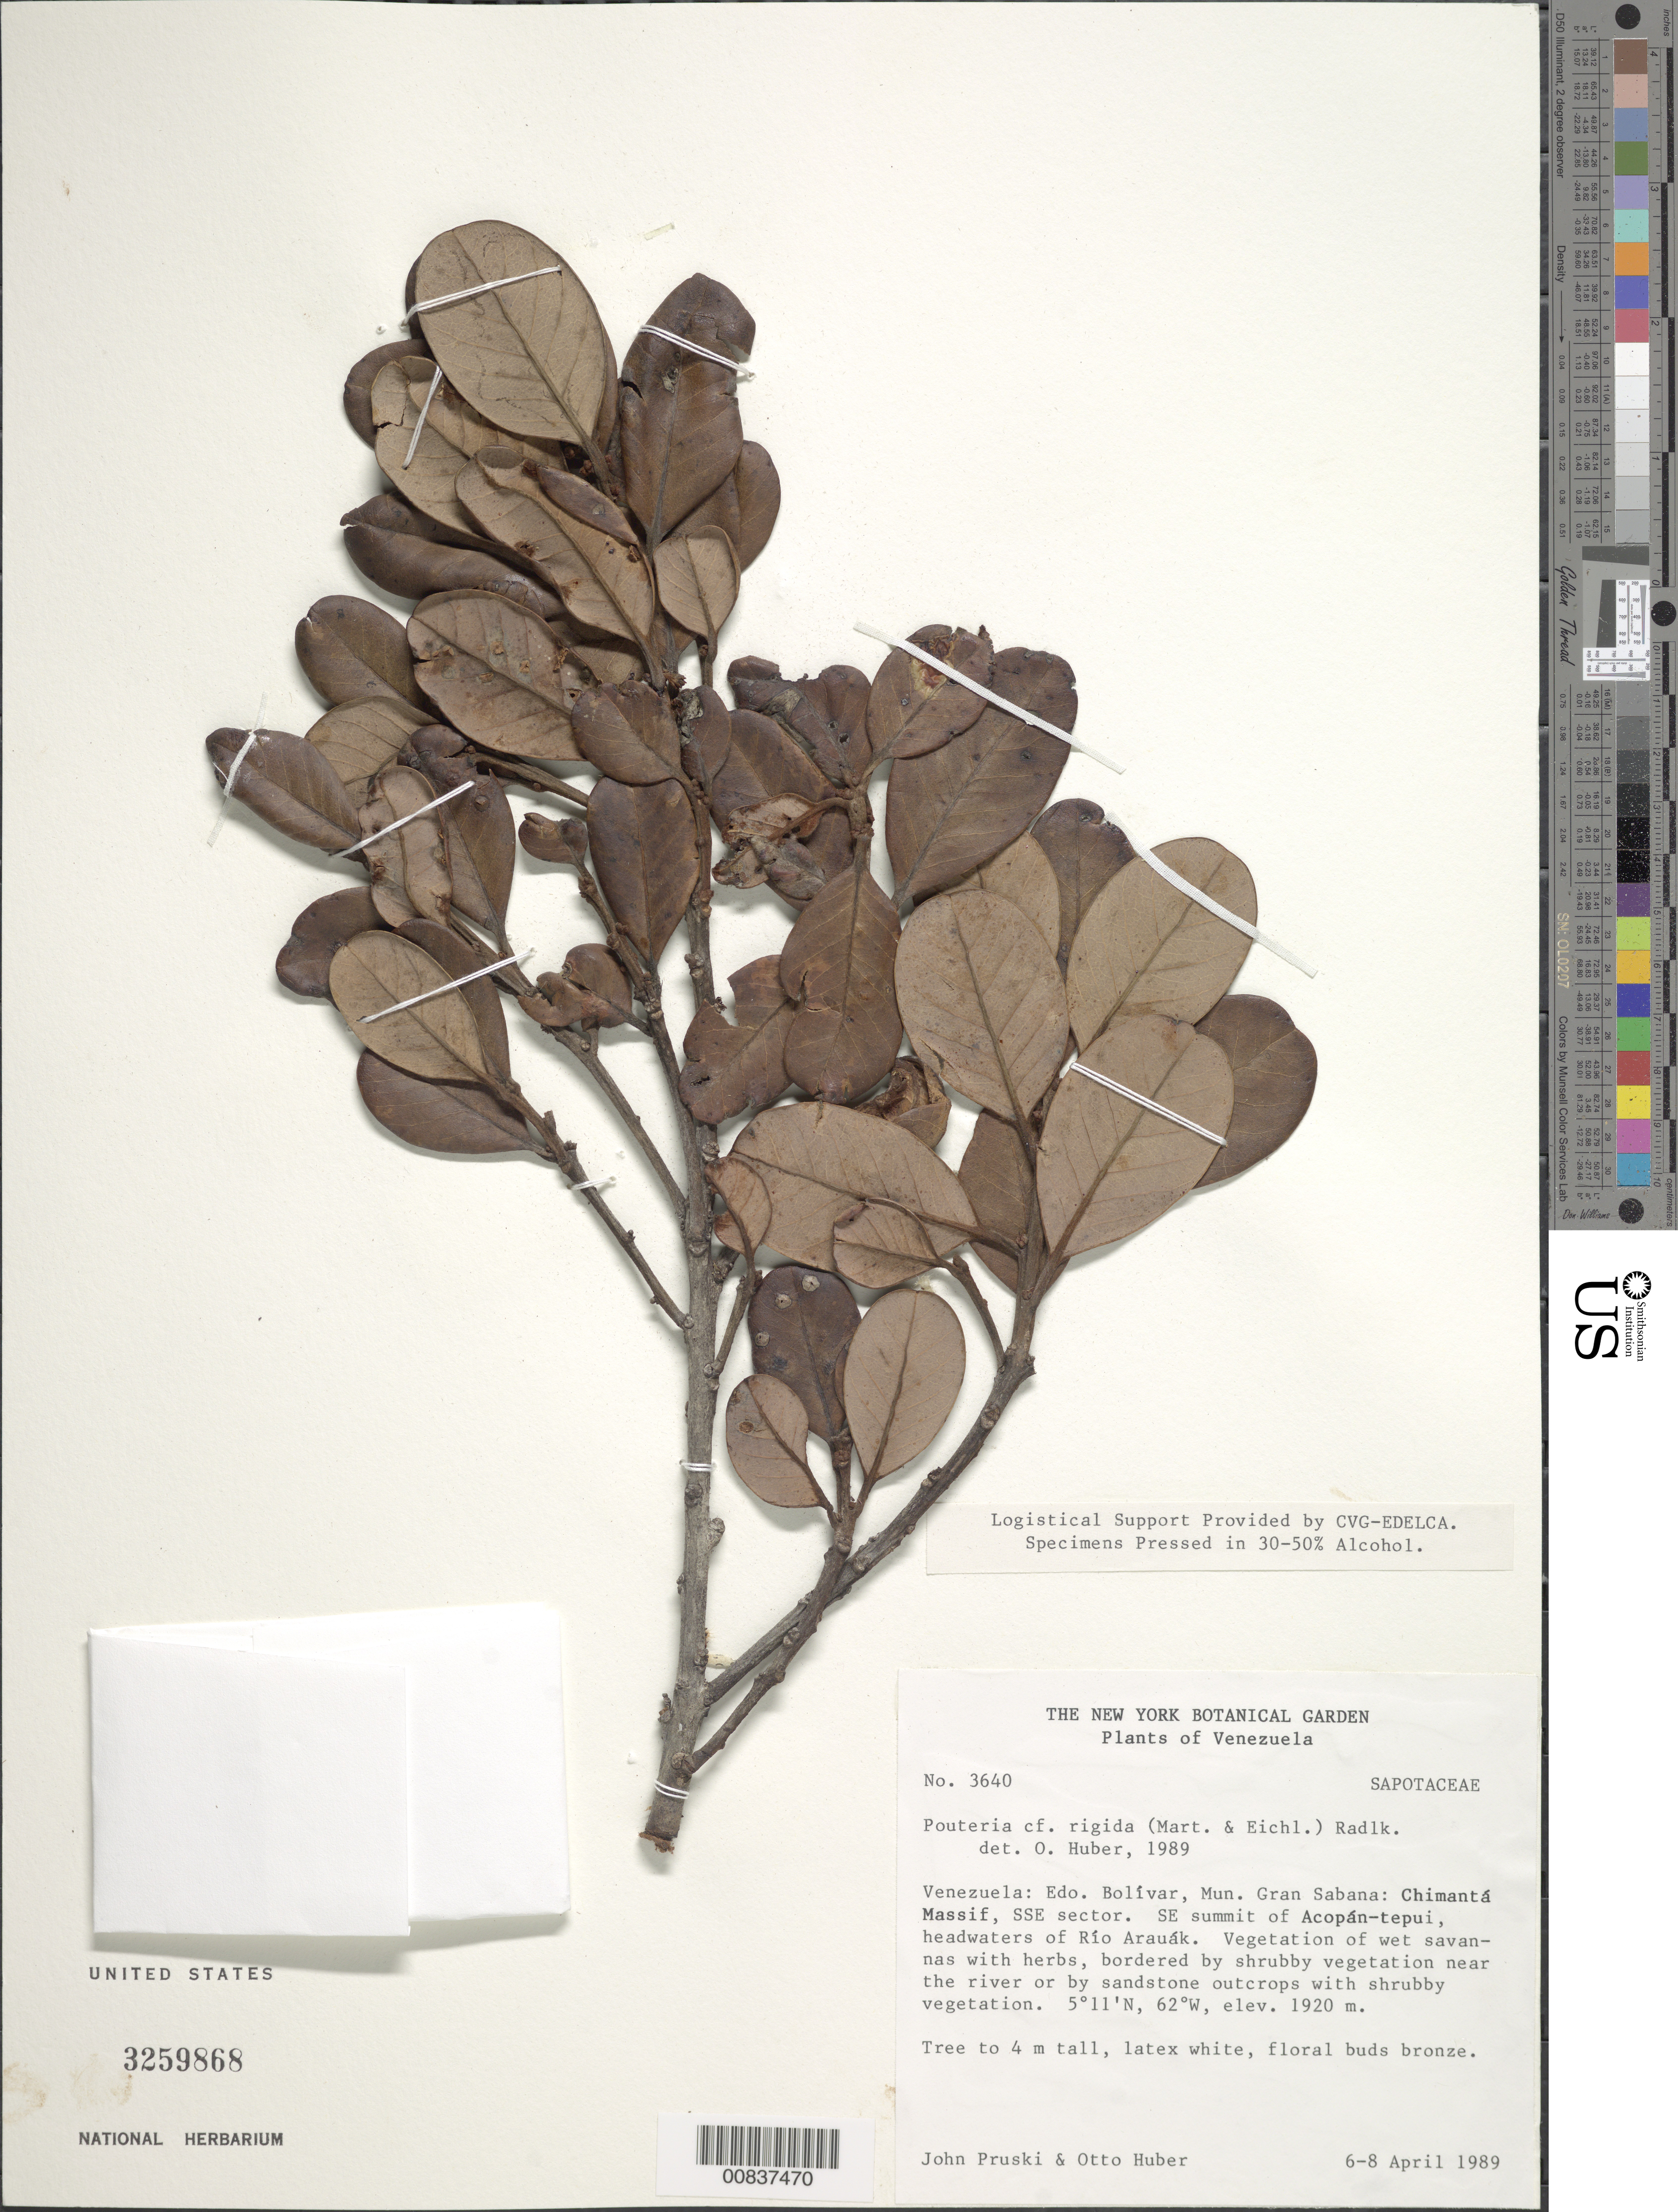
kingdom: Plantae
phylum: Tracheophyta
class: Magnoliopsida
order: Ericales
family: Sapotaceae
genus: Pouteria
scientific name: Pouteria rigida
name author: (Mart. & Eichler) Radlk.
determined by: Huber, Otto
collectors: J. F. Pruski & O. Huber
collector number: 3640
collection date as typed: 6-Apr-89 to 8-Apr-89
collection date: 1989-04-06/1989-04-08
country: Venezuela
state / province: Bolívar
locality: Mun. Gran Sabana: Chimantá Massif, SSE sector. SE summit of Acopán-tepuí, headwaters of Río Arauák.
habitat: Vegetation of wet savannas with herbs, bordered by shrubby vegetation near the river or by sandstone outcrops with shrubby vegetation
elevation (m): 1920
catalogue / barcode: US 3259868